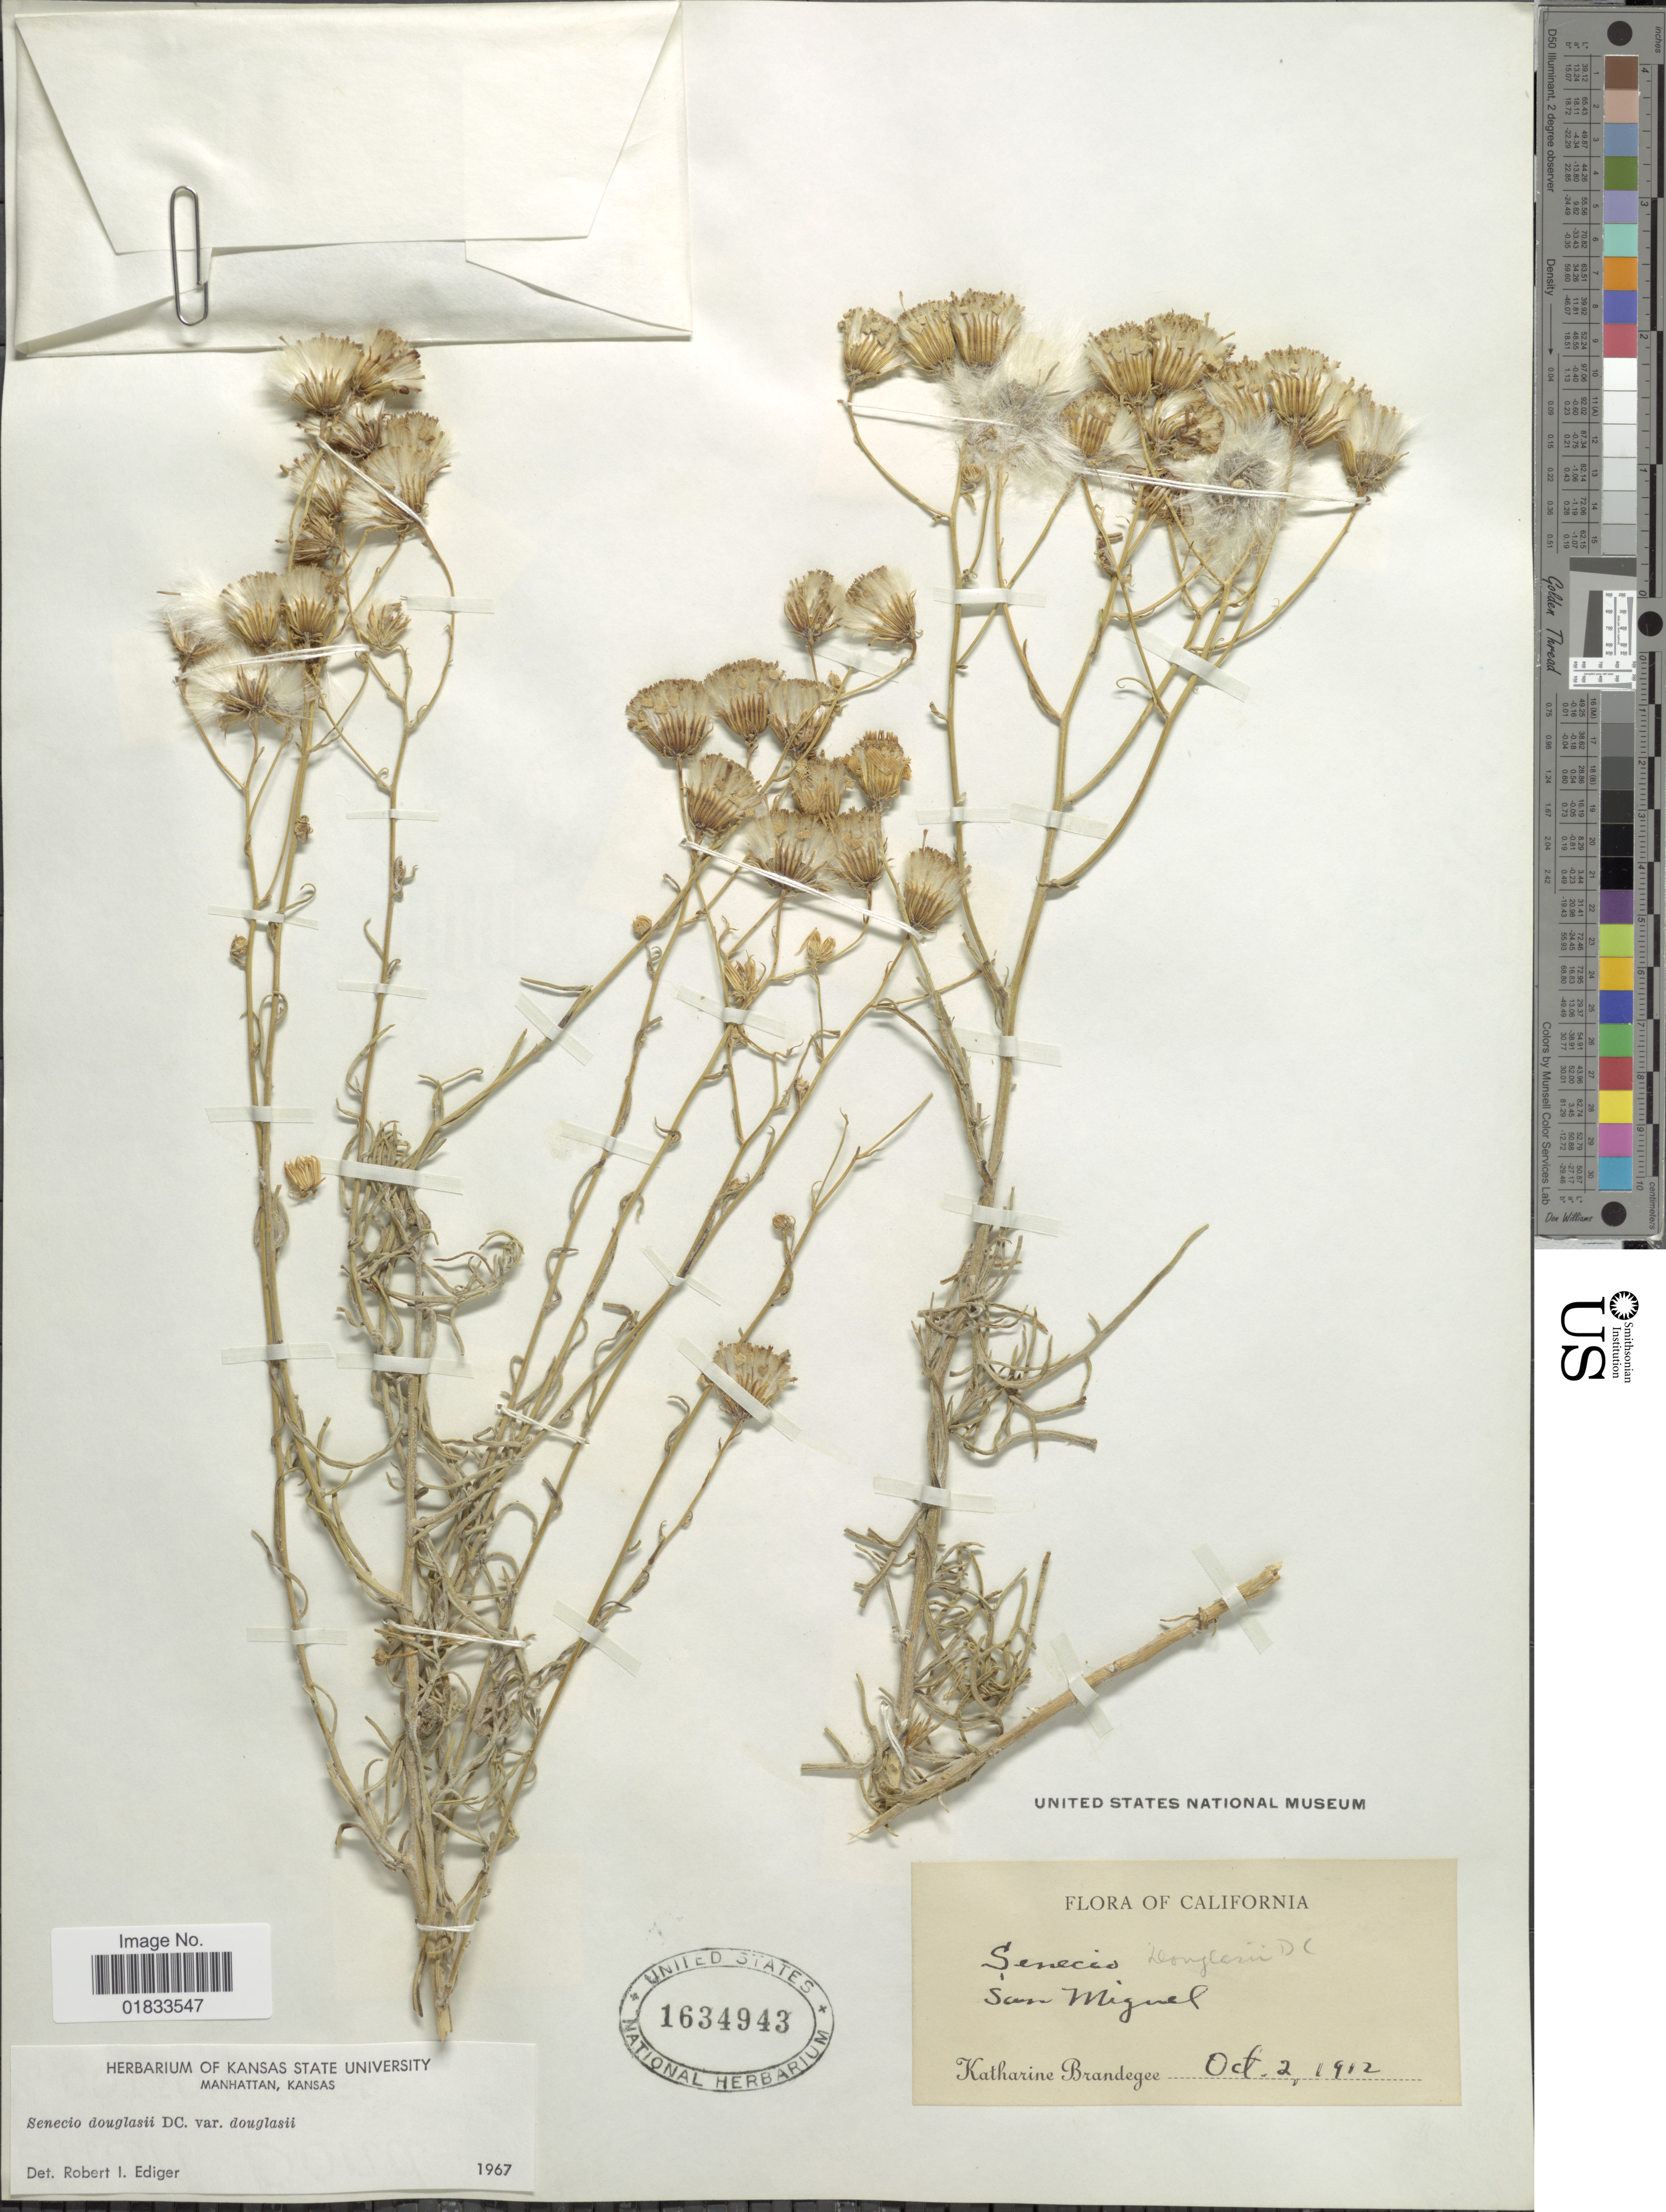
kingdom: Plantae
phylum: Tracheophyta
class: Magnoliopsida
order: Asterales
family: Asteraceae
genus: Senecio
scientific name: Senecio flaccidus var. douglasii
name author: (DC.) B.L. Turner & T.M. Barkley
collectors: M. K. Brandegee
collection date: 1912-10-02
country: United States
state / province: California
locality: San Miguel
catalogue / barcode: US 1634943